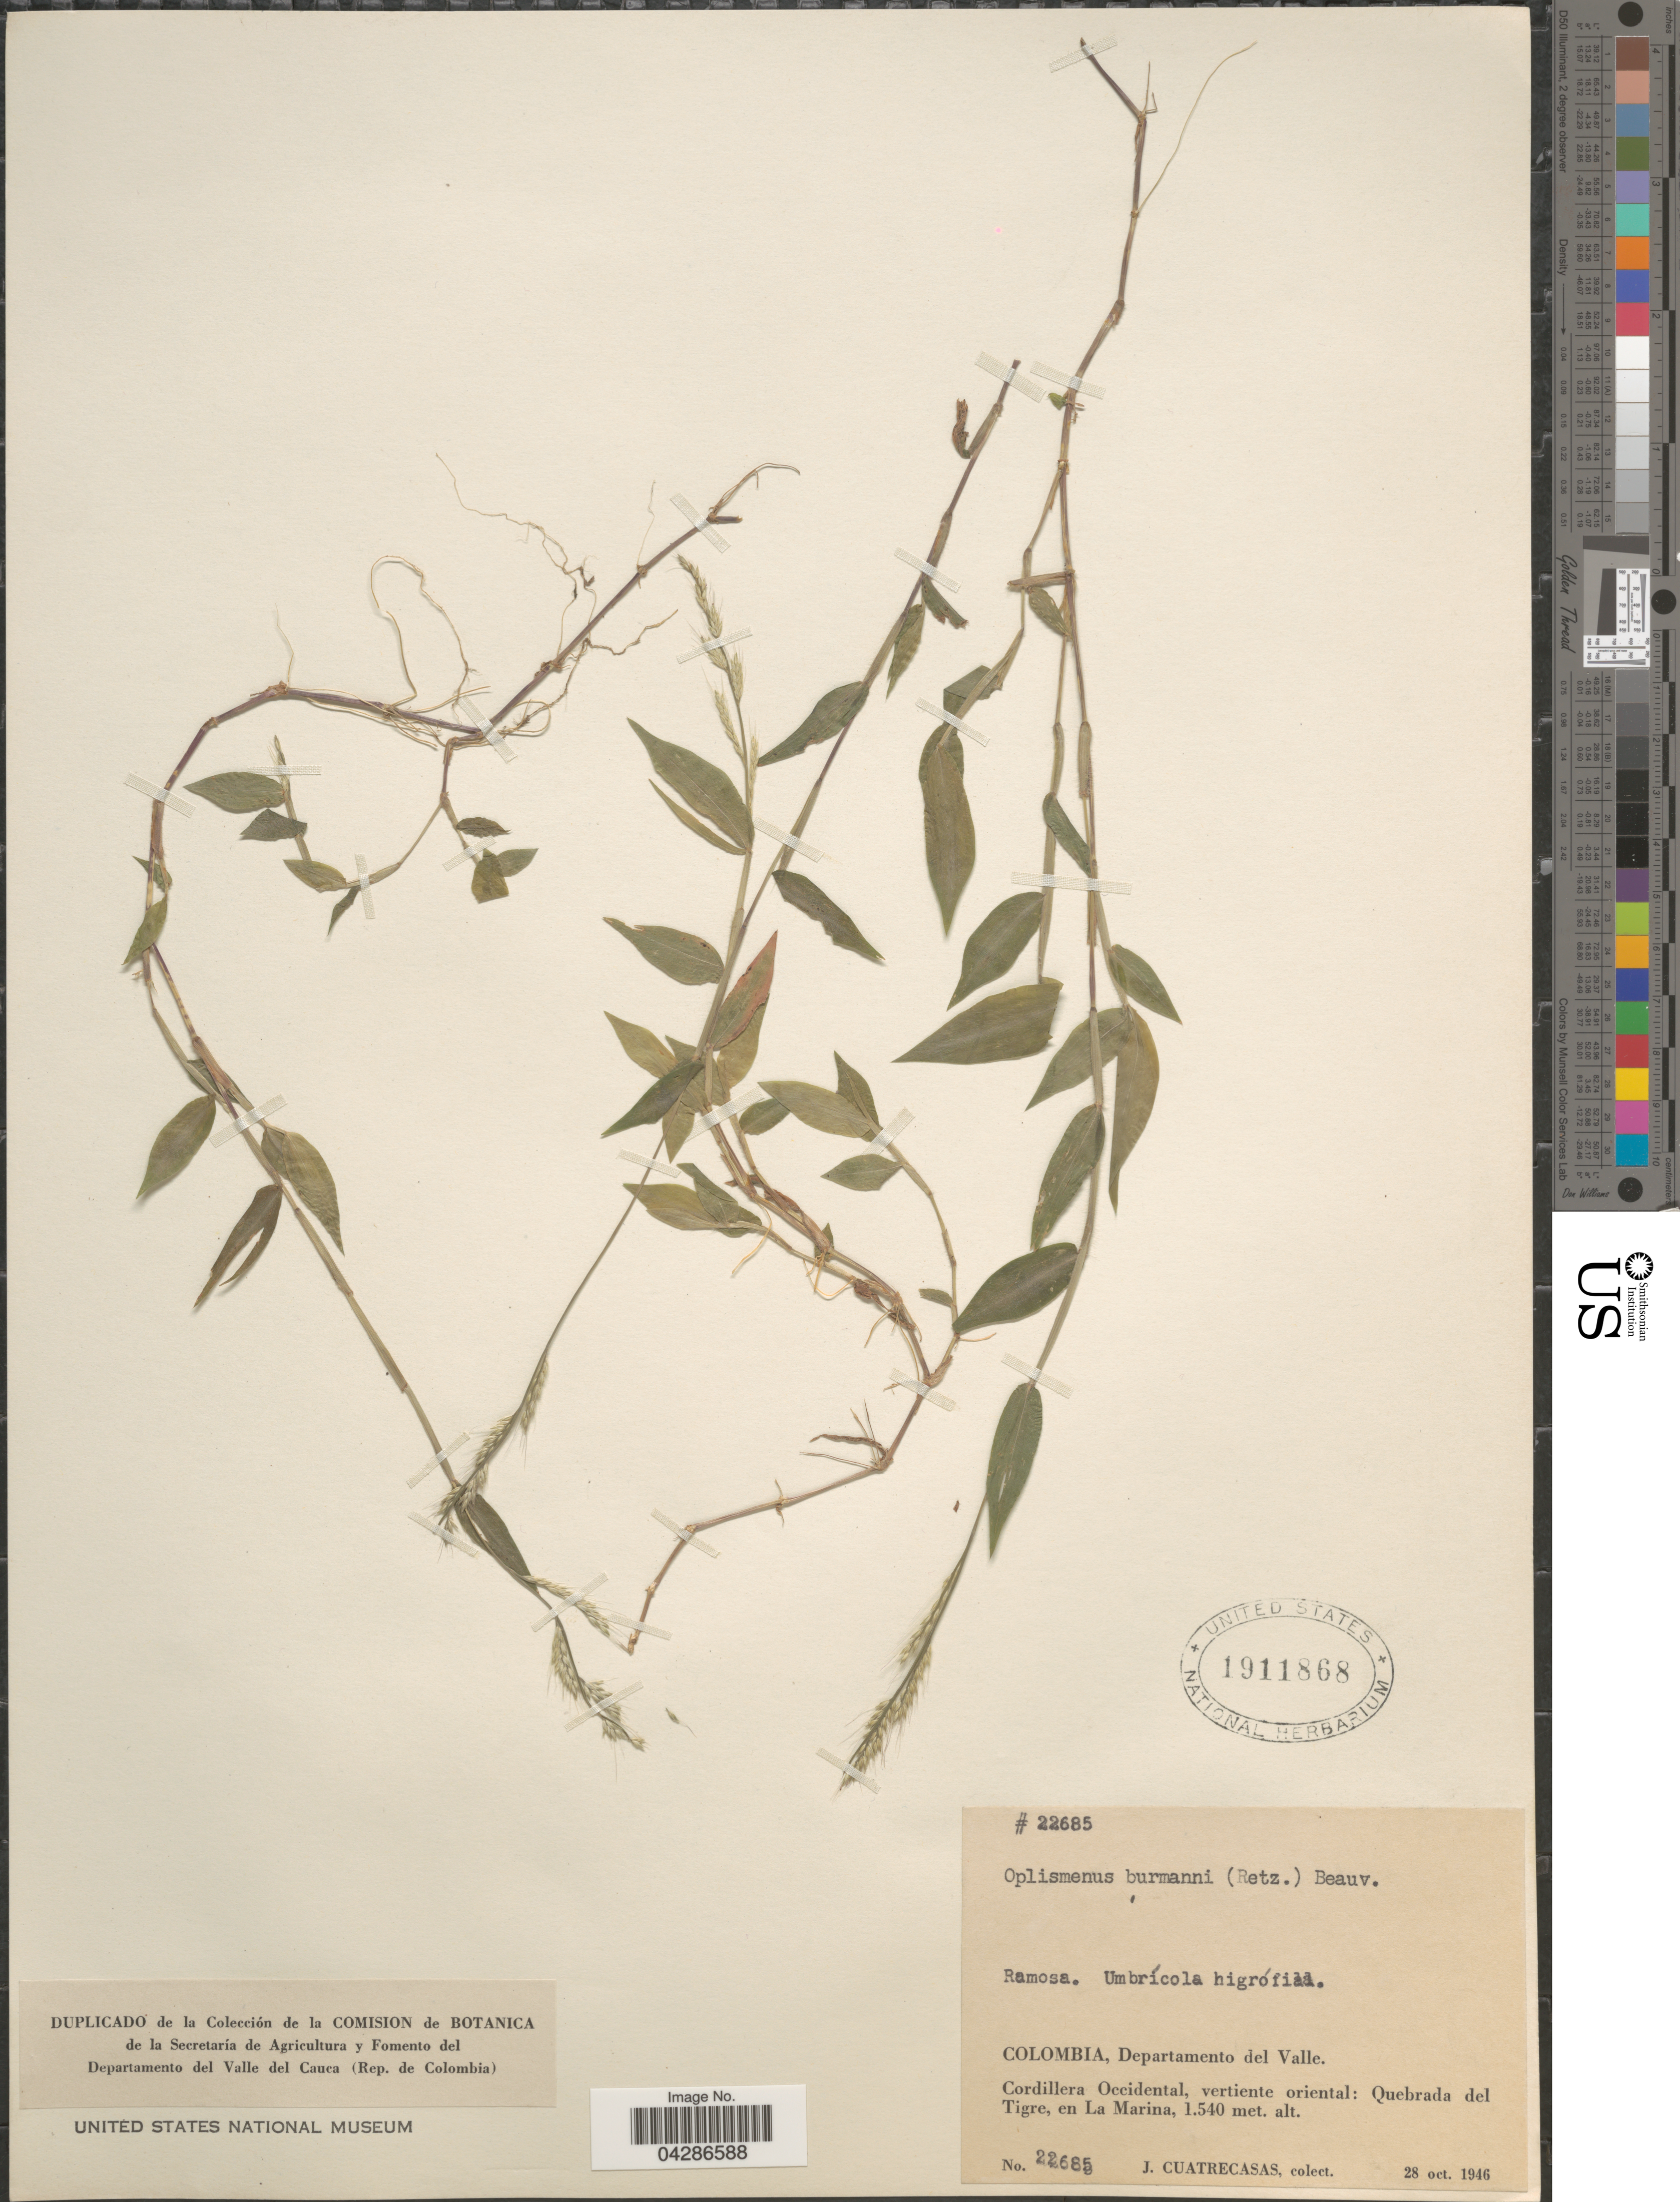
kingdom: Plantae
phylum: Tracheophyta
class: Liliopsida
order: Poales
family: Poaceae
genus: Oplismenus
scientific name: Oplismenus burmannii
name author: (Retz.) P. Beauv.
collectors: J. Cuatrecasas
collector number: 22685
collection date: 1946-10-28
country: Colombia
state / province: Valle del Cauca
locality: Departamento del Valle. Cordillera Occidental, vertiente oriental: Quebrada del Tigre, en La Marina.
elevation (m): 1540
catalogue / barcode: US 1911868